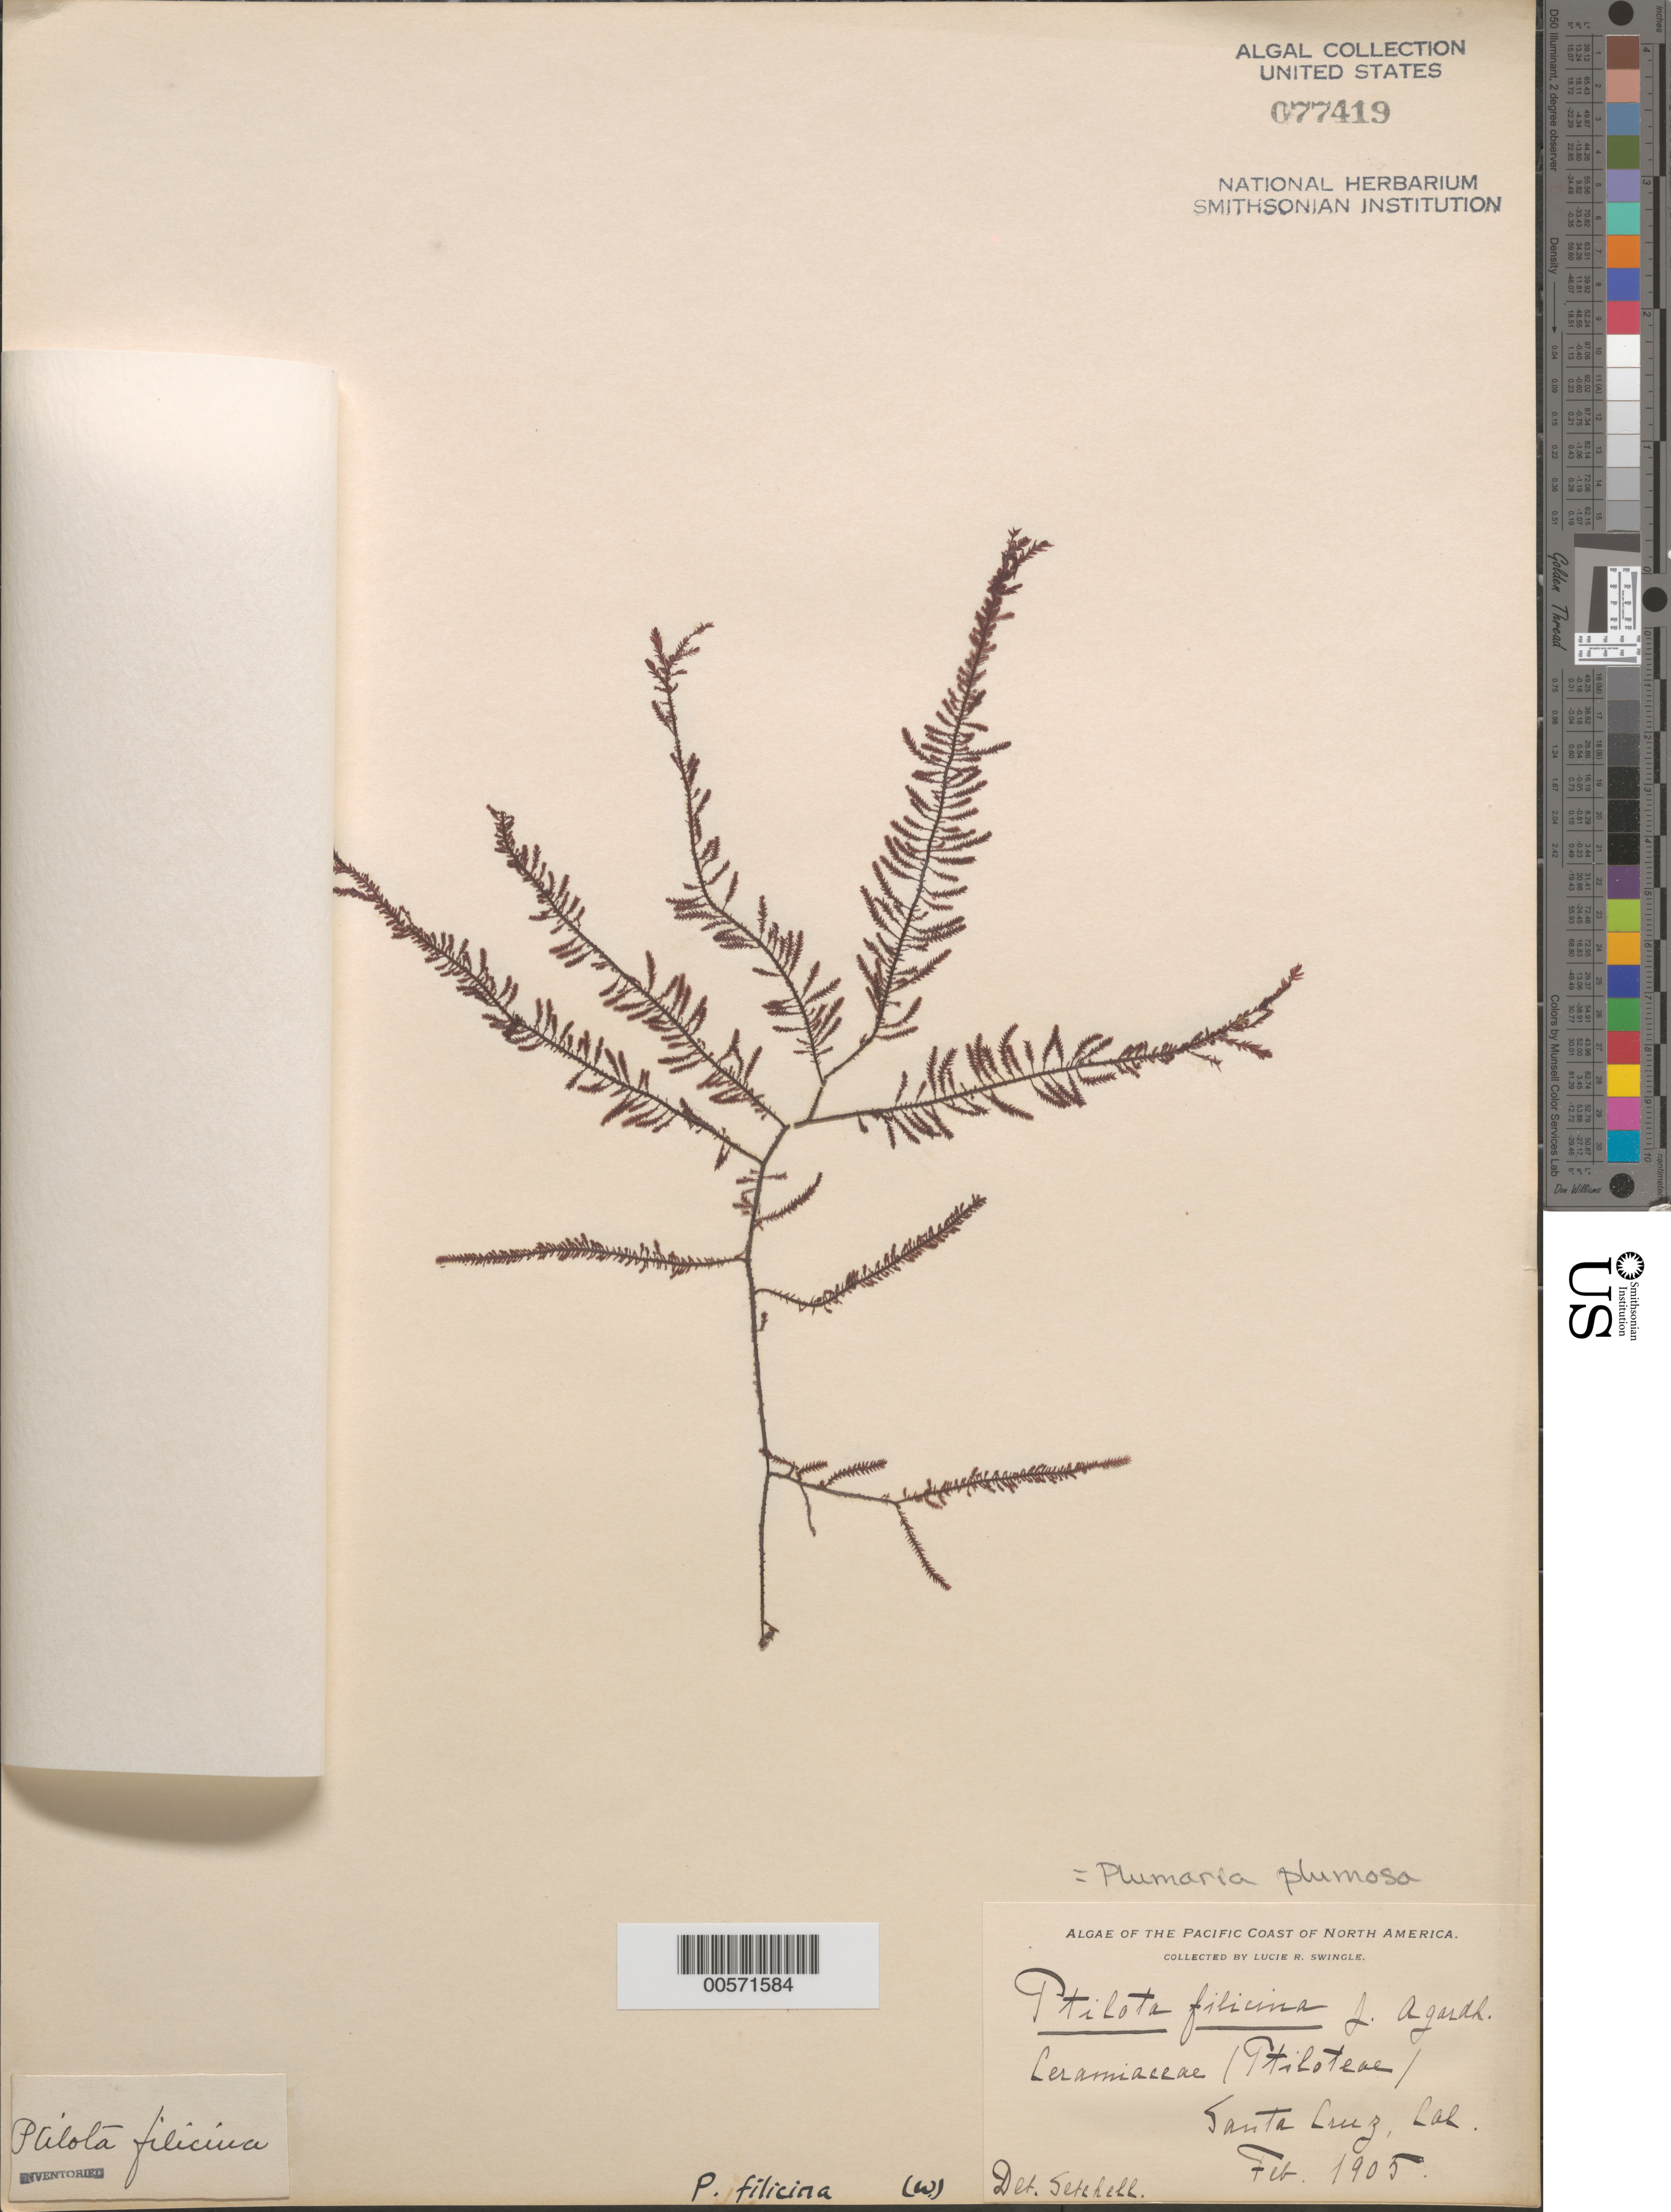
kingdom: Plantae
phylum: Rhodophyta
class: Florideophyceae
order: Ceramiales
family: Wrangeliaceae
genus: Plumaria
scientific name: Plumaria plumosa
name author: (Hudson) Kuntze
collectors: L. Swingle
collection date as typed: Feb 1905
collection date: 1905-02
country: United States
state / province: California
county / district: Santa Cruz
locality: Santa Cruz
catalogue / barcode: US 77419